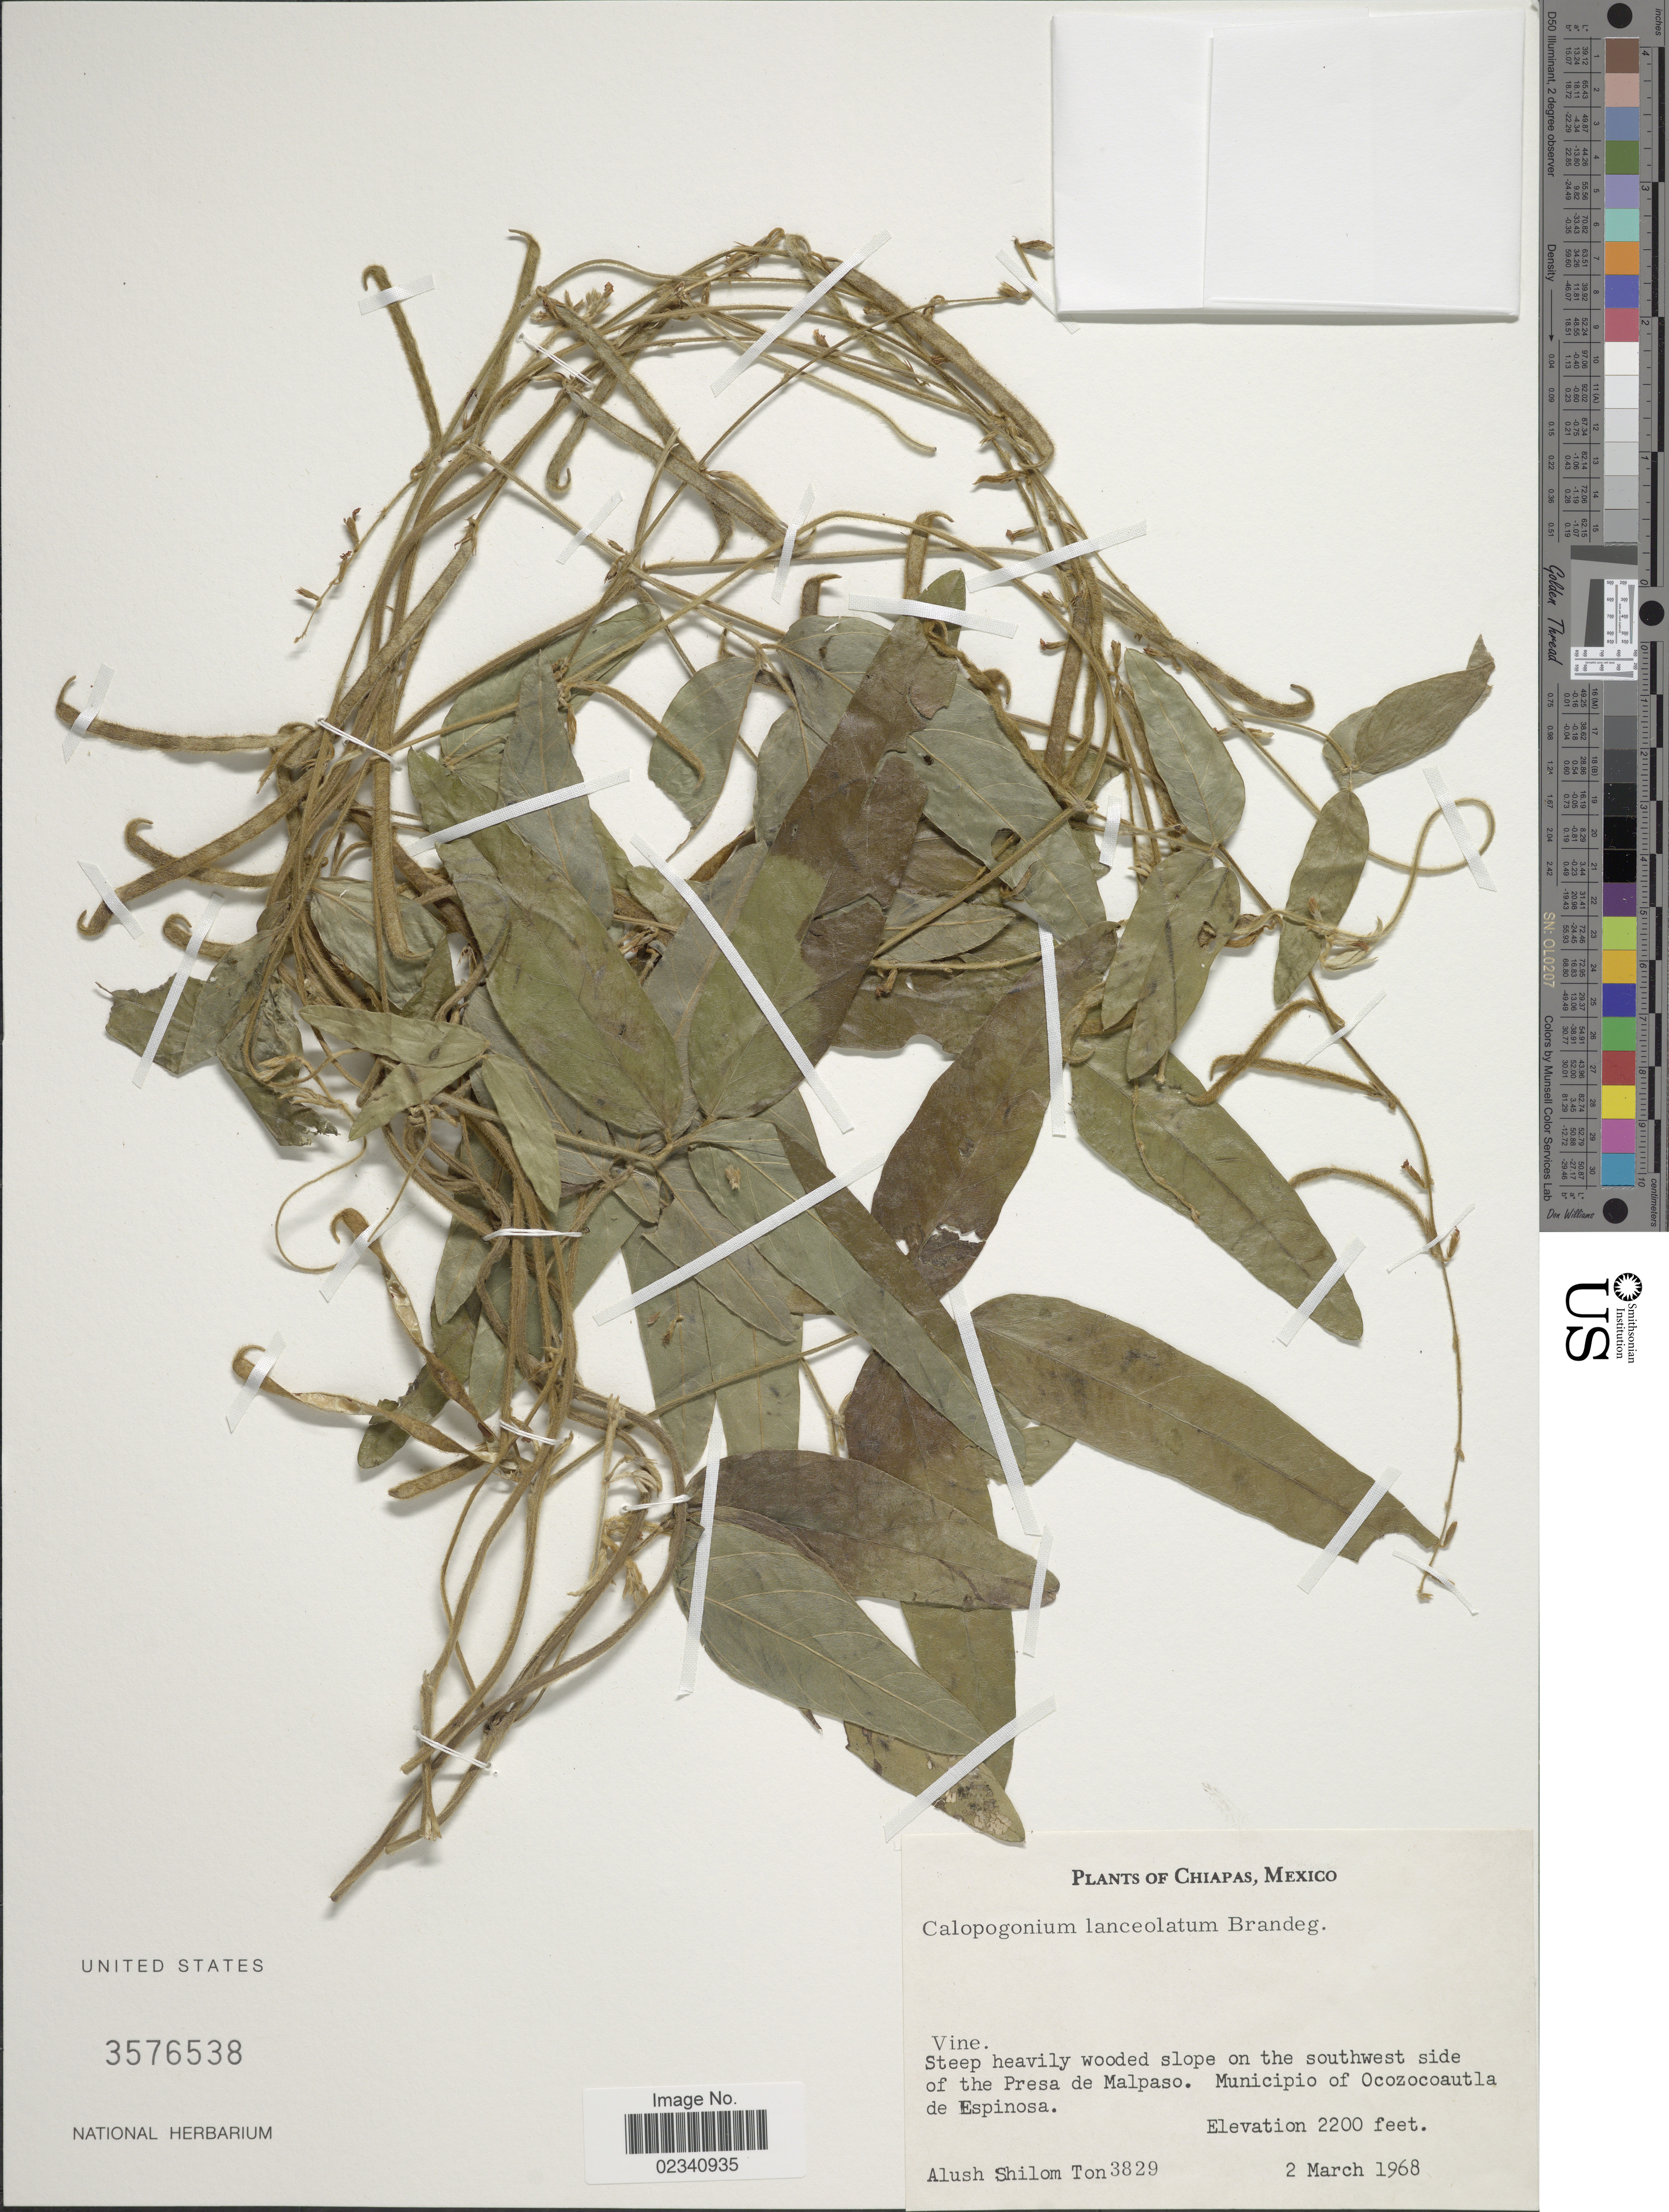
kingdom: Plantae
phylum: Tracheophyta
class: Magnoliopsida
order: Fabales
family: Fabaceae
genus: Calopogonium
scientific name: Calopogonium lanceolatum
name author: Brandegee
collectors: A. S. Ton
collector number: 3829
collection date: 1968-03-02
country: Mexico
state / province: Chiapas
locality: Steep heavily wooded slope of the southwest side of the Presa de Malpaso. Municipio of Ocozocoautla de Espinosa.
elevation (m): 671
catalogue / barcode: US 3576538